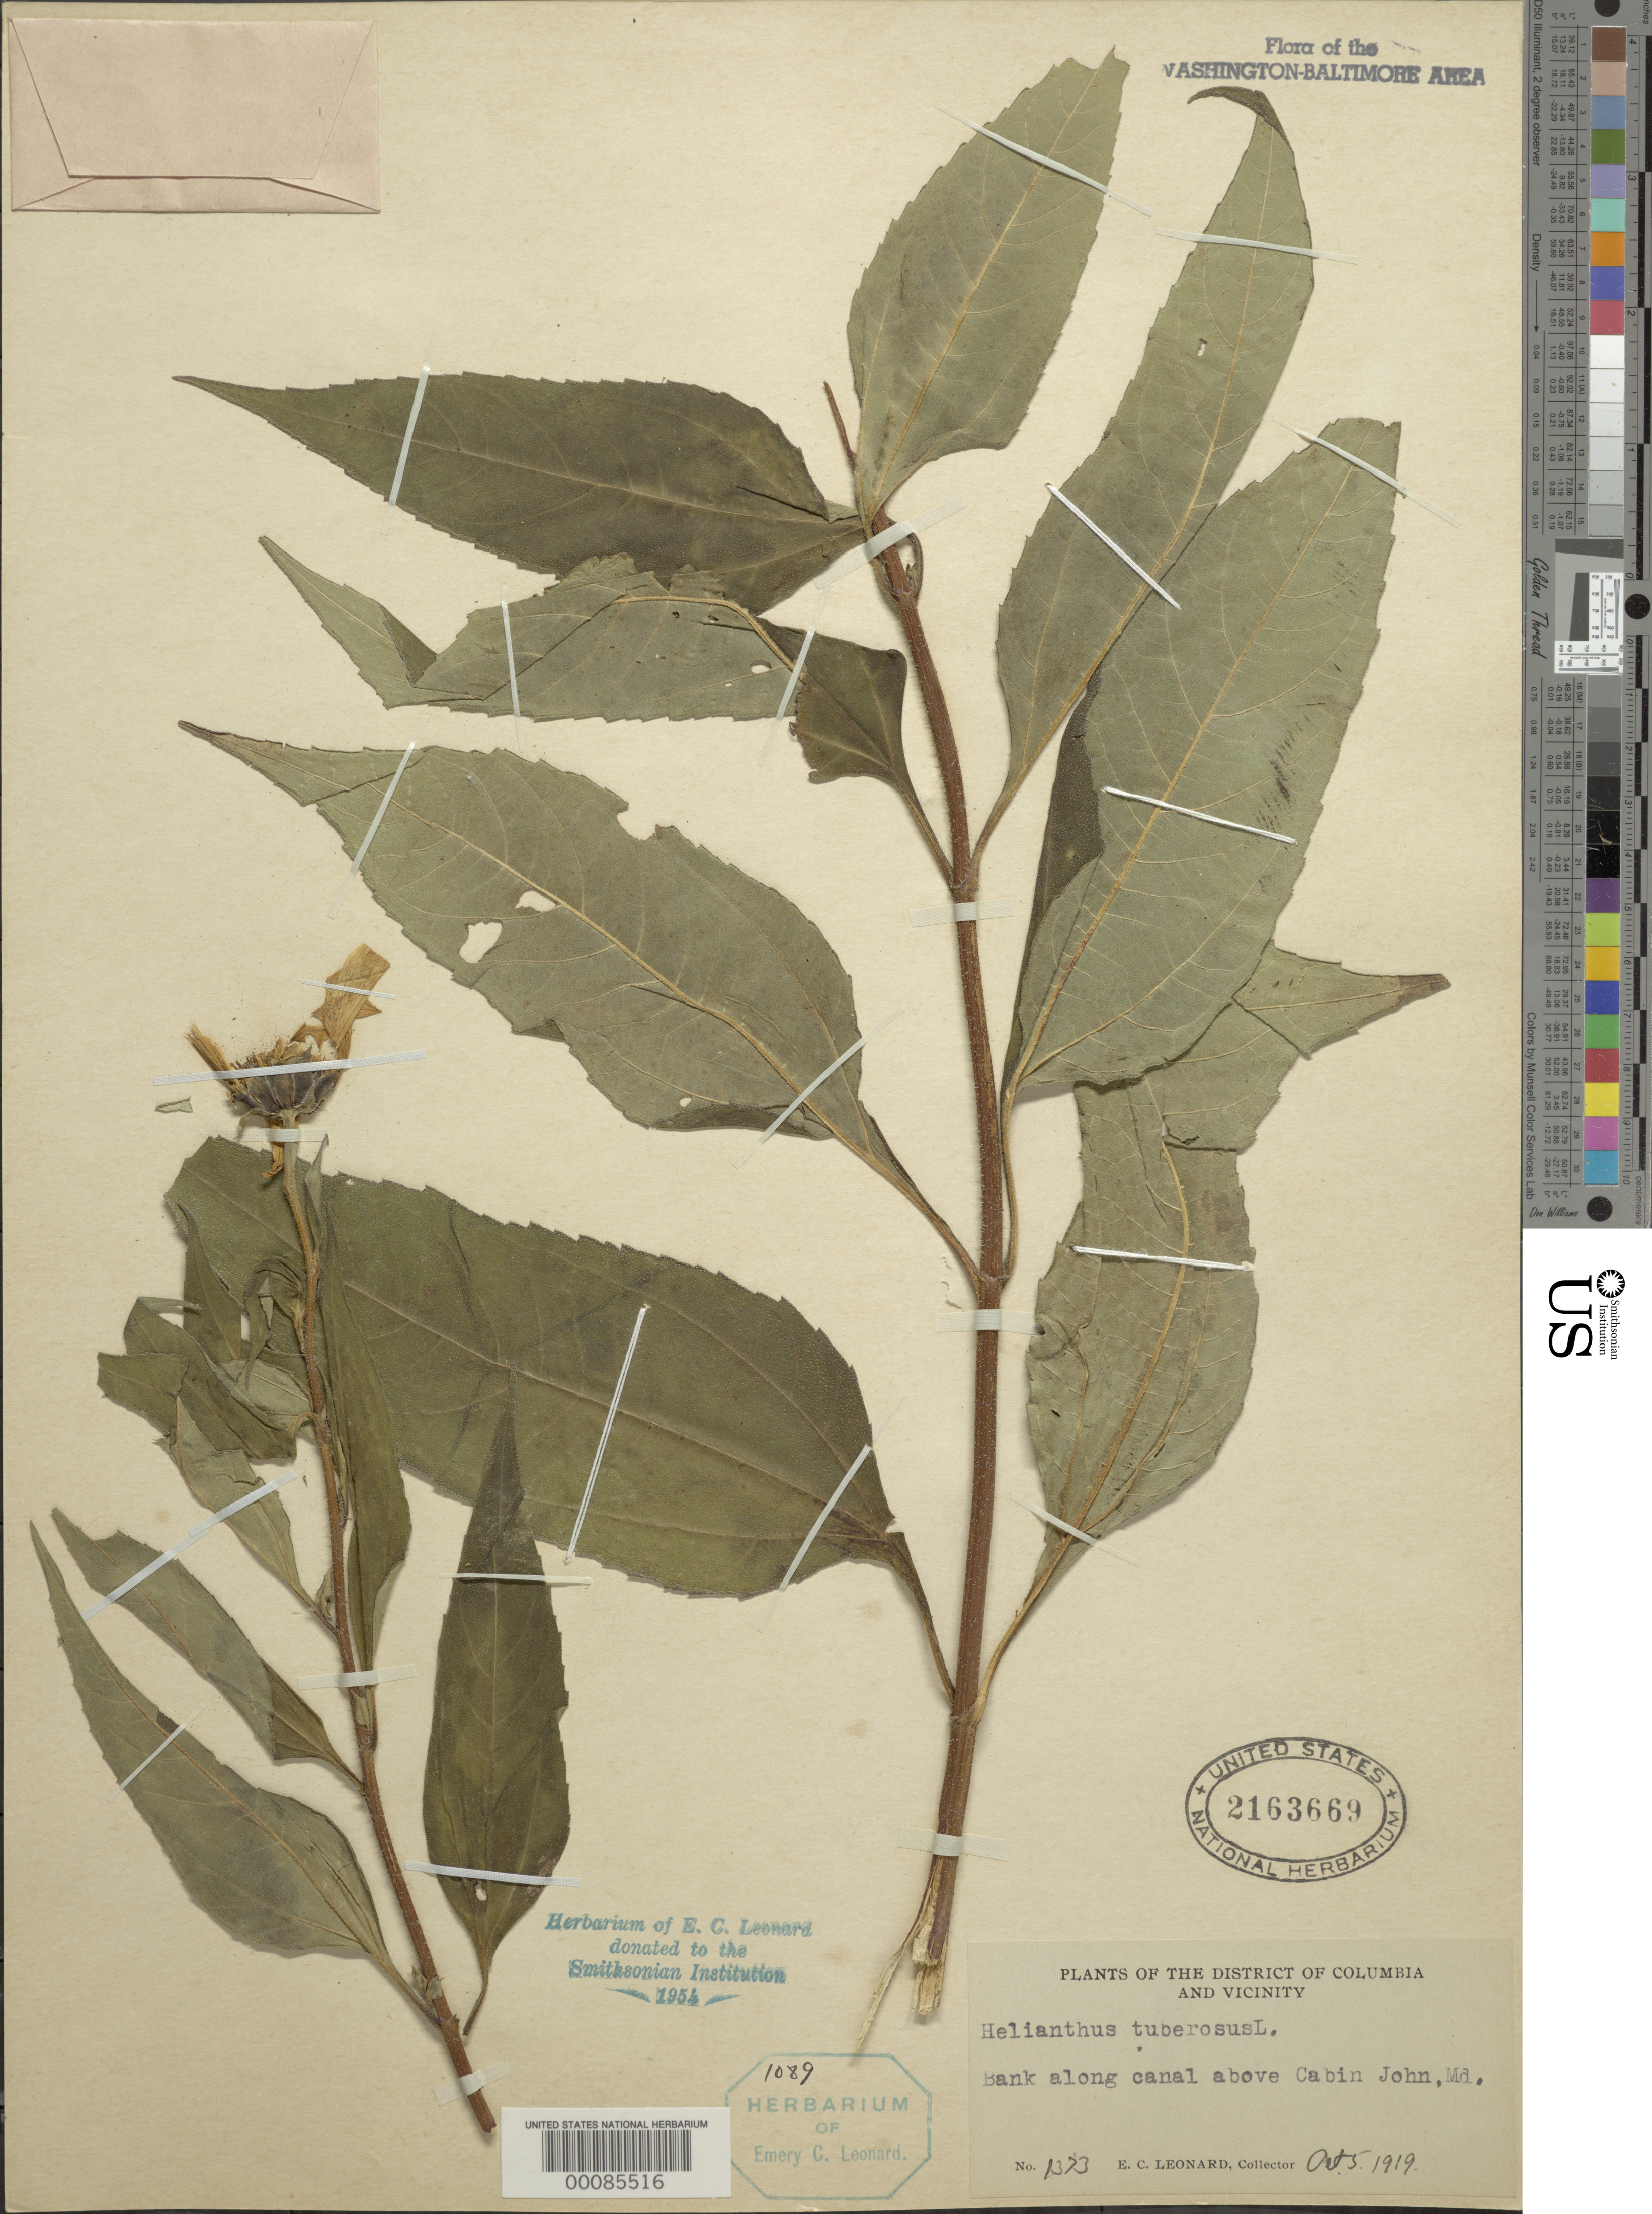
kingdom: Plantae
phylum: Tracheophyta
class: Magnoliopsida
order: Asterales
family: Asteraceae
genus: Helianthus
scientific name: Helianthus tuberosus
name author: L.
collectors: E. C. Leonard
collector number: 1373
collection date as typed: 05 Oct 1919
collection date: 1919-10-05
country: United States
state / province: Maryland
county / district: Montgomery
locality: Above Cabin John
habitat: Canal bank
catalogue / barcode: US 2163669